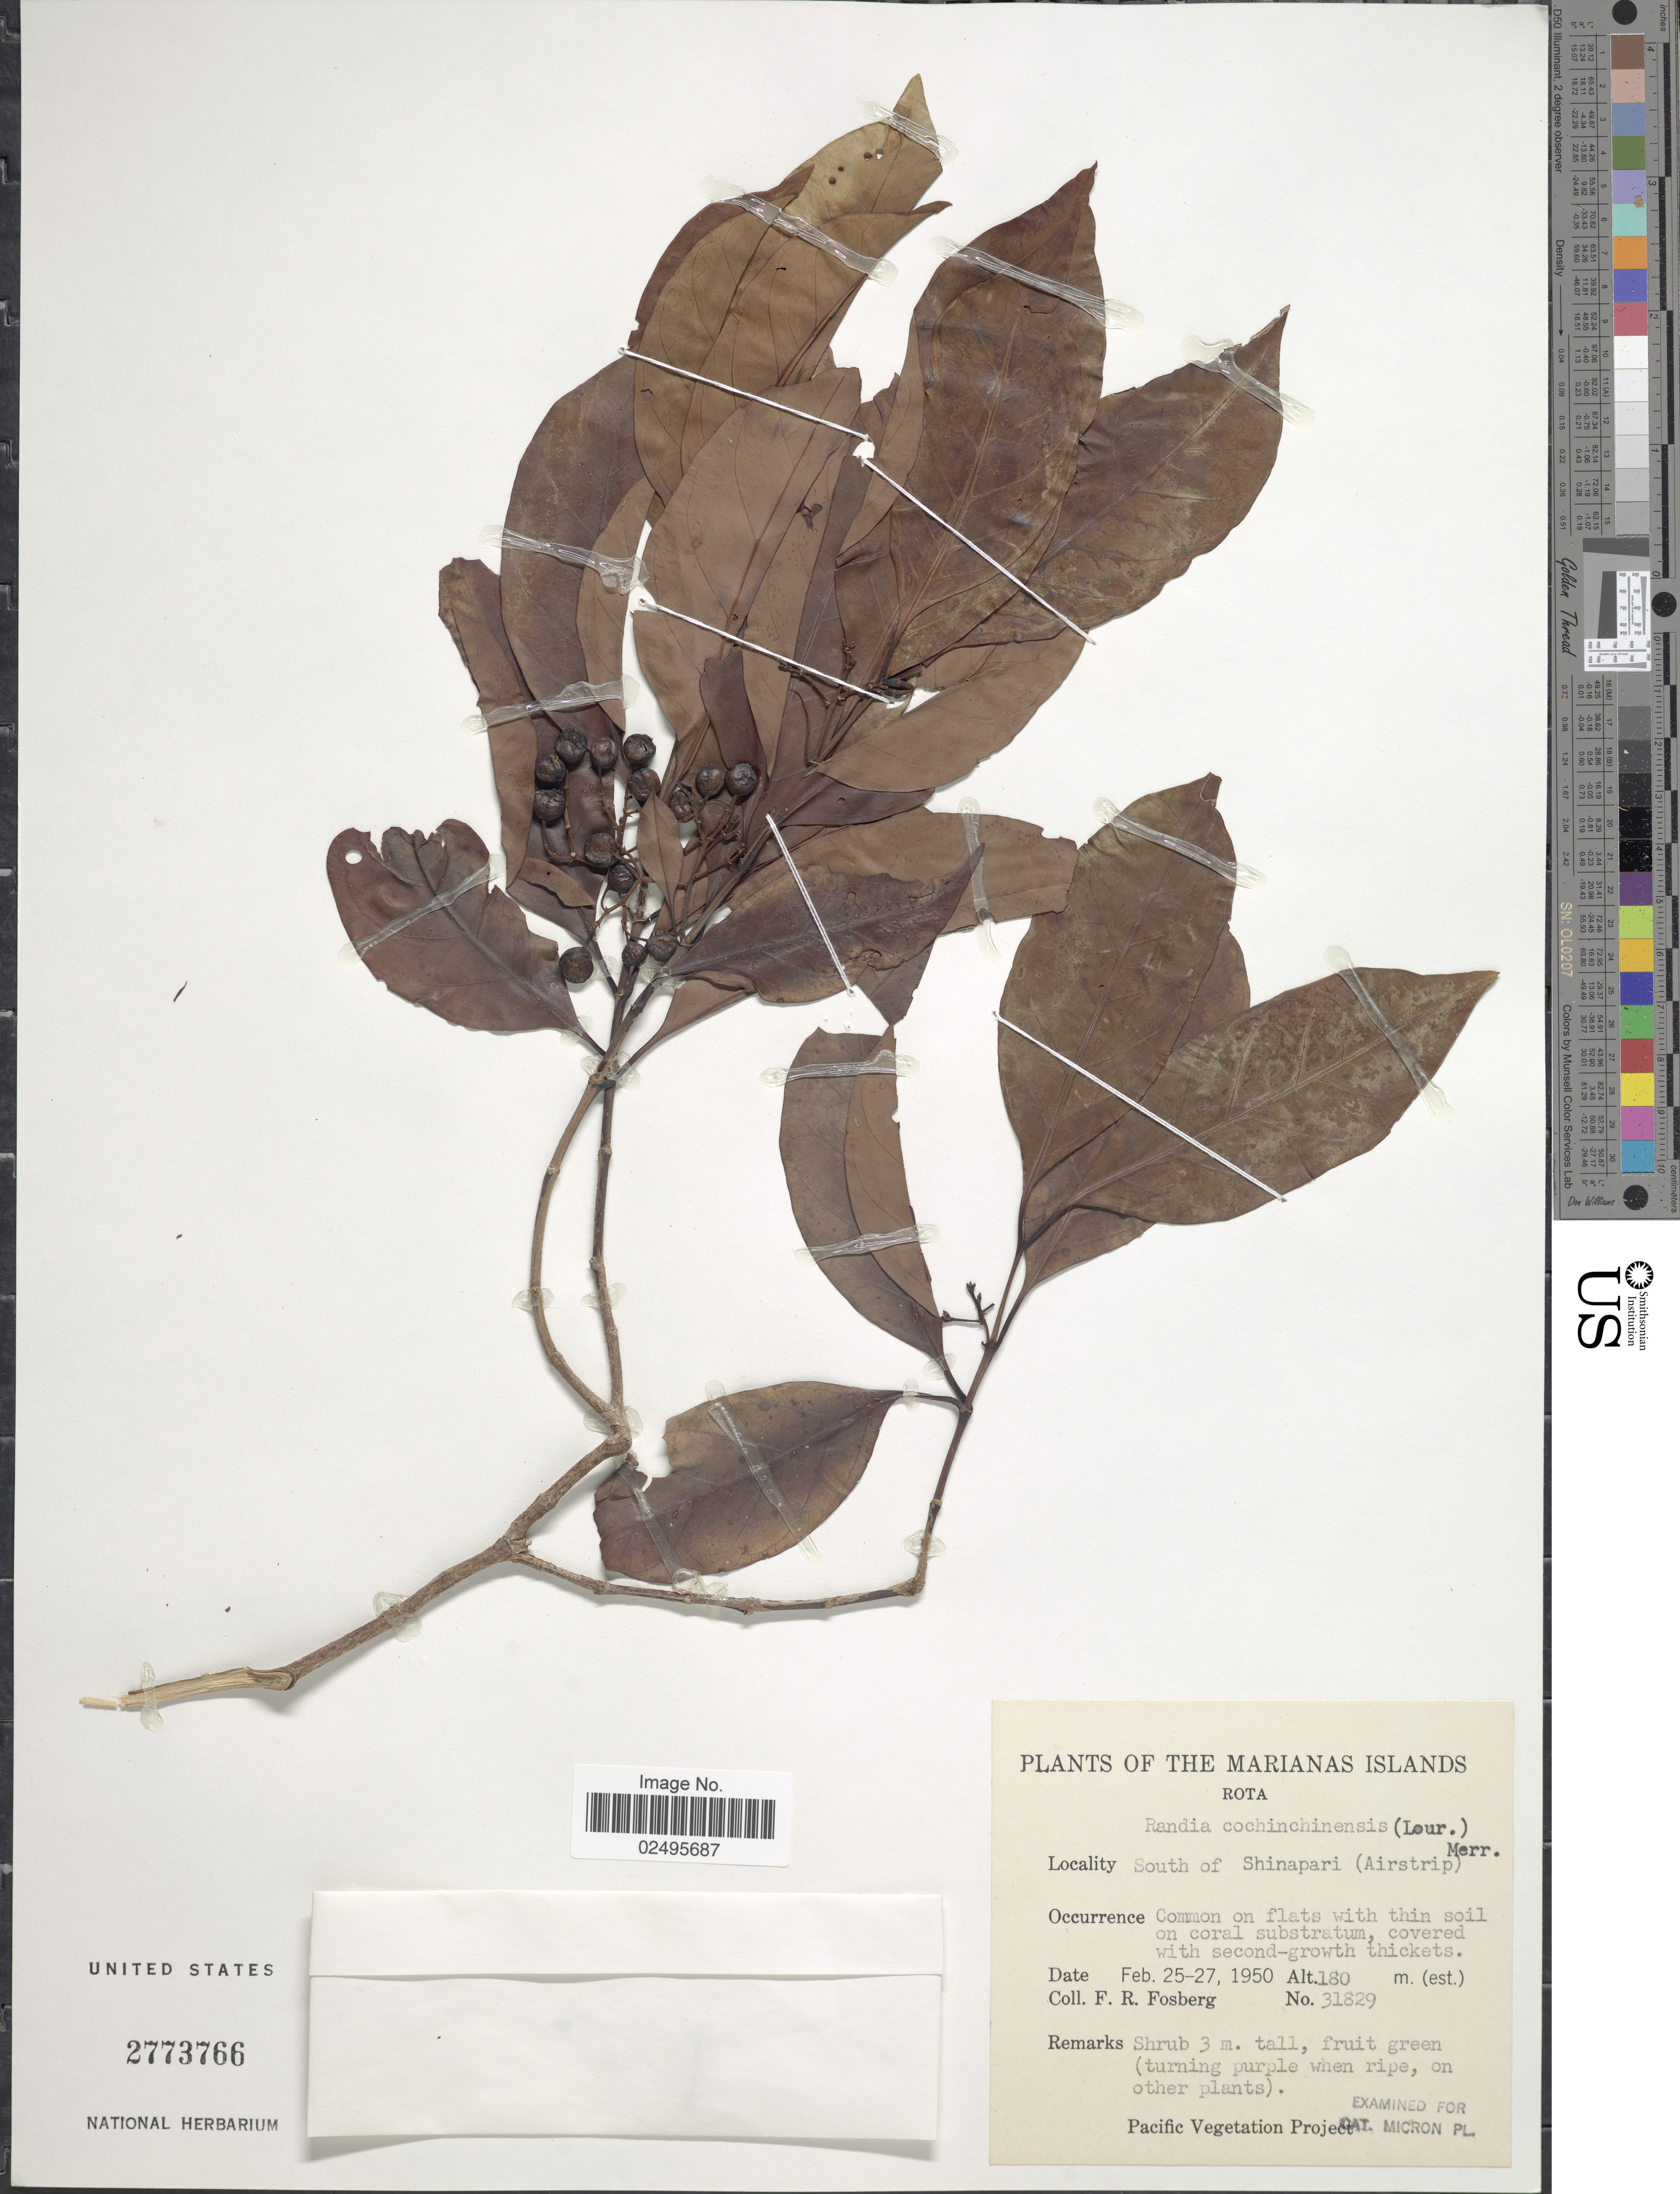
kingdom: Plantae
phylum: Tracheophyta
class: Magnoliopsida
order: Gentianales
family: Rubiaceae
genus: Aidia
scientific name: Aidia graeffei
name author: (Reinecke) Tirveng.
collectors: F. R. Fosberg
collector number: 31829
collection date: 1950-02-25/1950-02-27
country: Northern Mariana Islands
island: Rota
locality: Rota. South of Shinapari (Airstrip)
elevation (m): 180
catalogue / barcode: US 2773766